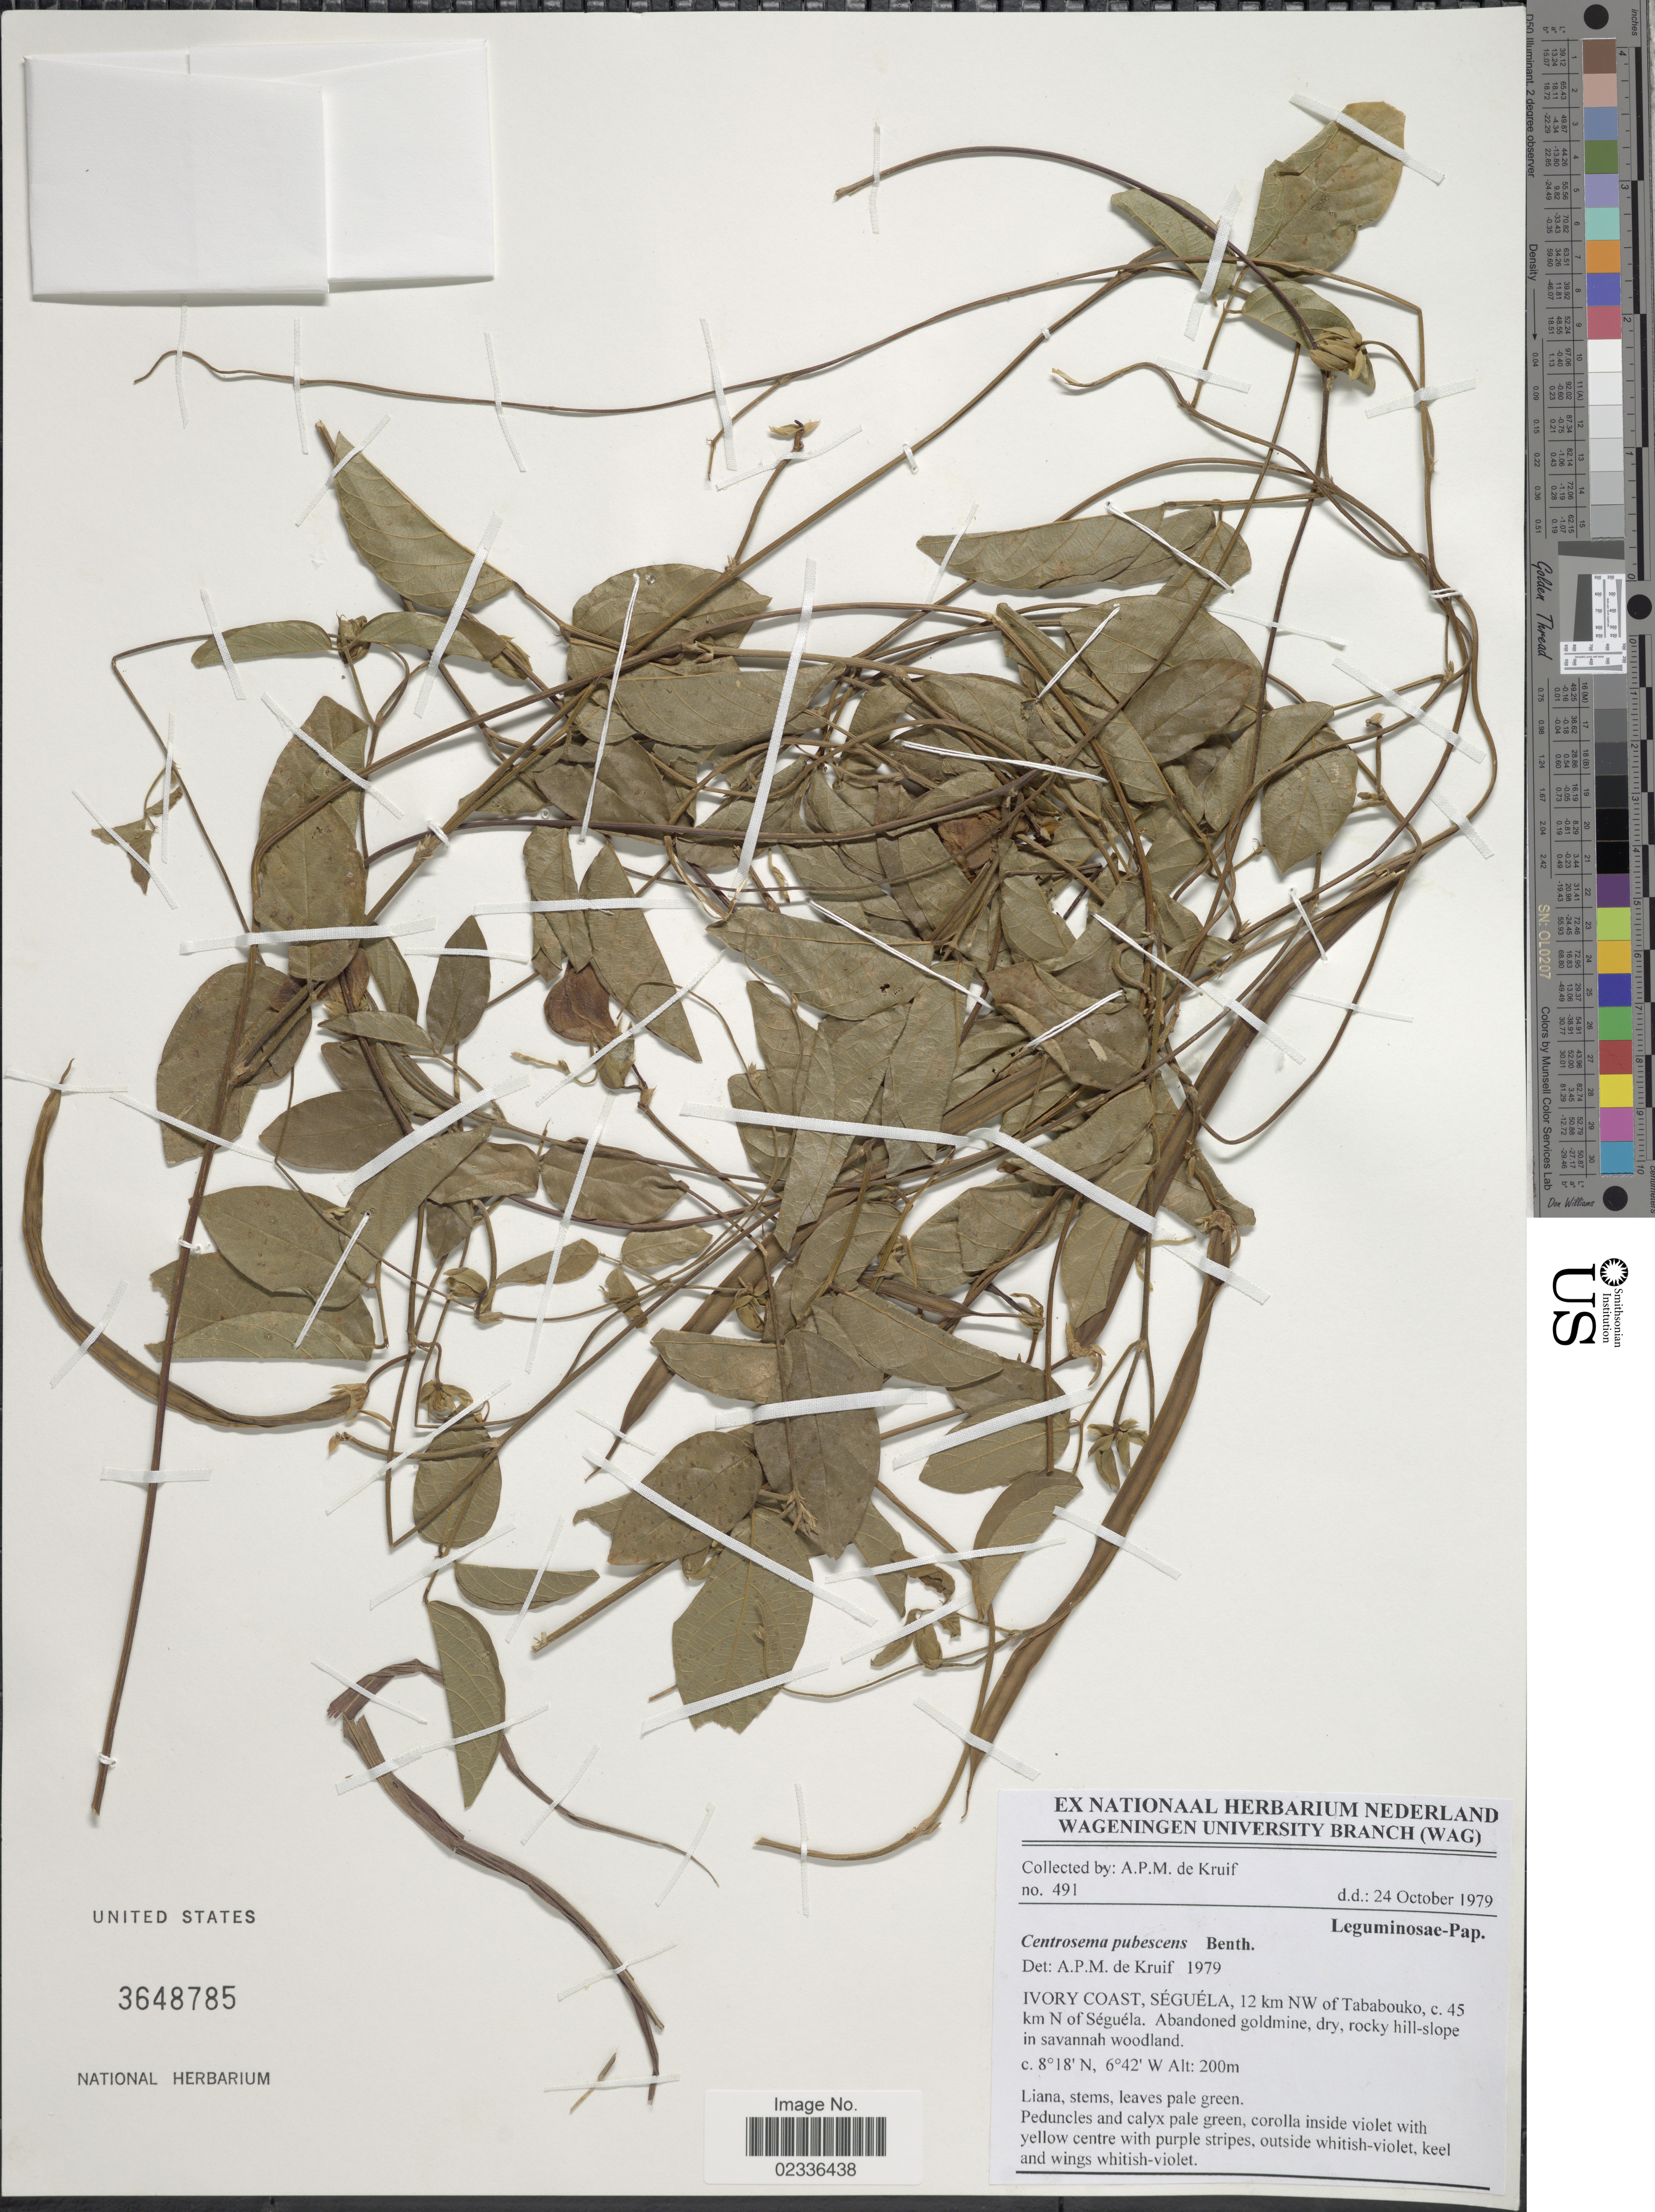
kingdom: Plantae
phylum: Tracheophyta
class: Magnoliopsida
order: Fabales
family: Fabaceae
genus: Centrosema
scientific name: Centrosema pubescens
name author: Benth.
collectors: A. P. de Kruif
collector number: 491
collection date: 1979-10-24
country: Ivory Coast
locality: Seguela, 12 km NW of Tababouko, c. 45 km N of Seguela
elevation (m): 200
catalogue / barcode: US 3648785